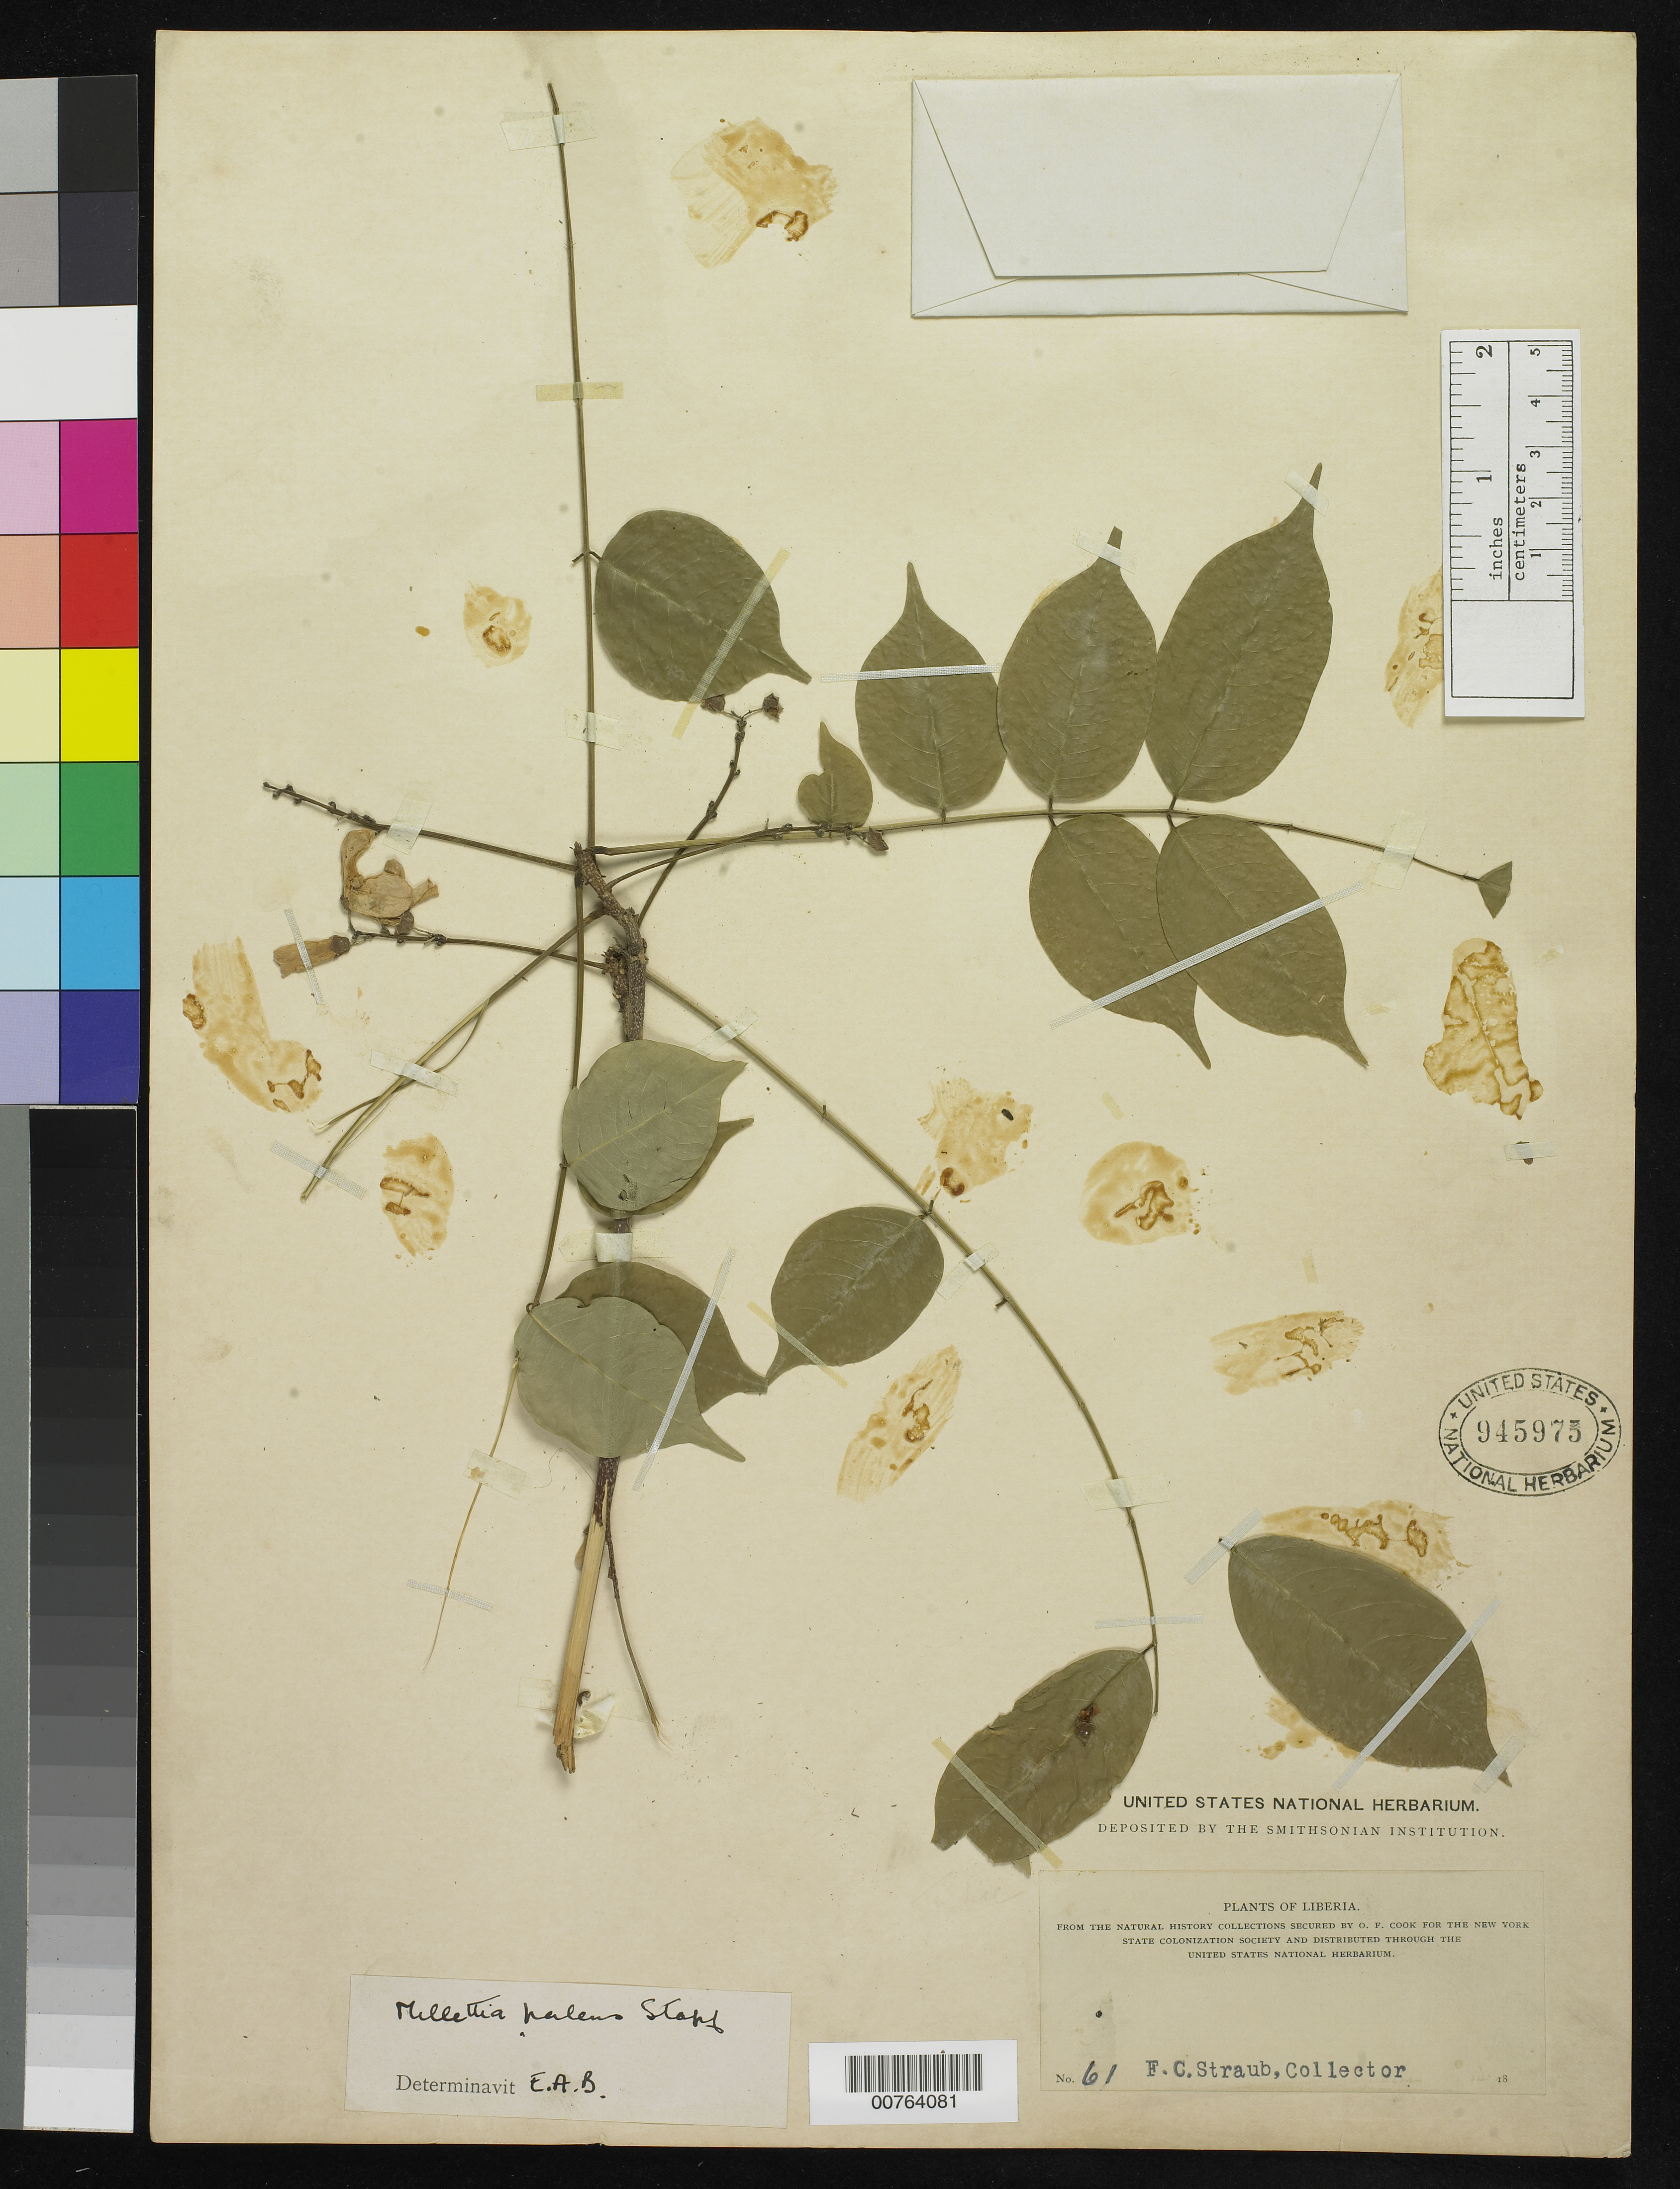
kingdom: Plantae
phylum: Tracheophyta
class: Magnoliopsida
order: Fabales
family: Fabaceae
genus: Millettia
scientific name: Millettia pallens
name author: Stapf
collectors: F. Straub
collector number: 61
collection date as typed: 18--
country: Liberia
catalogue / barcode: US 945975